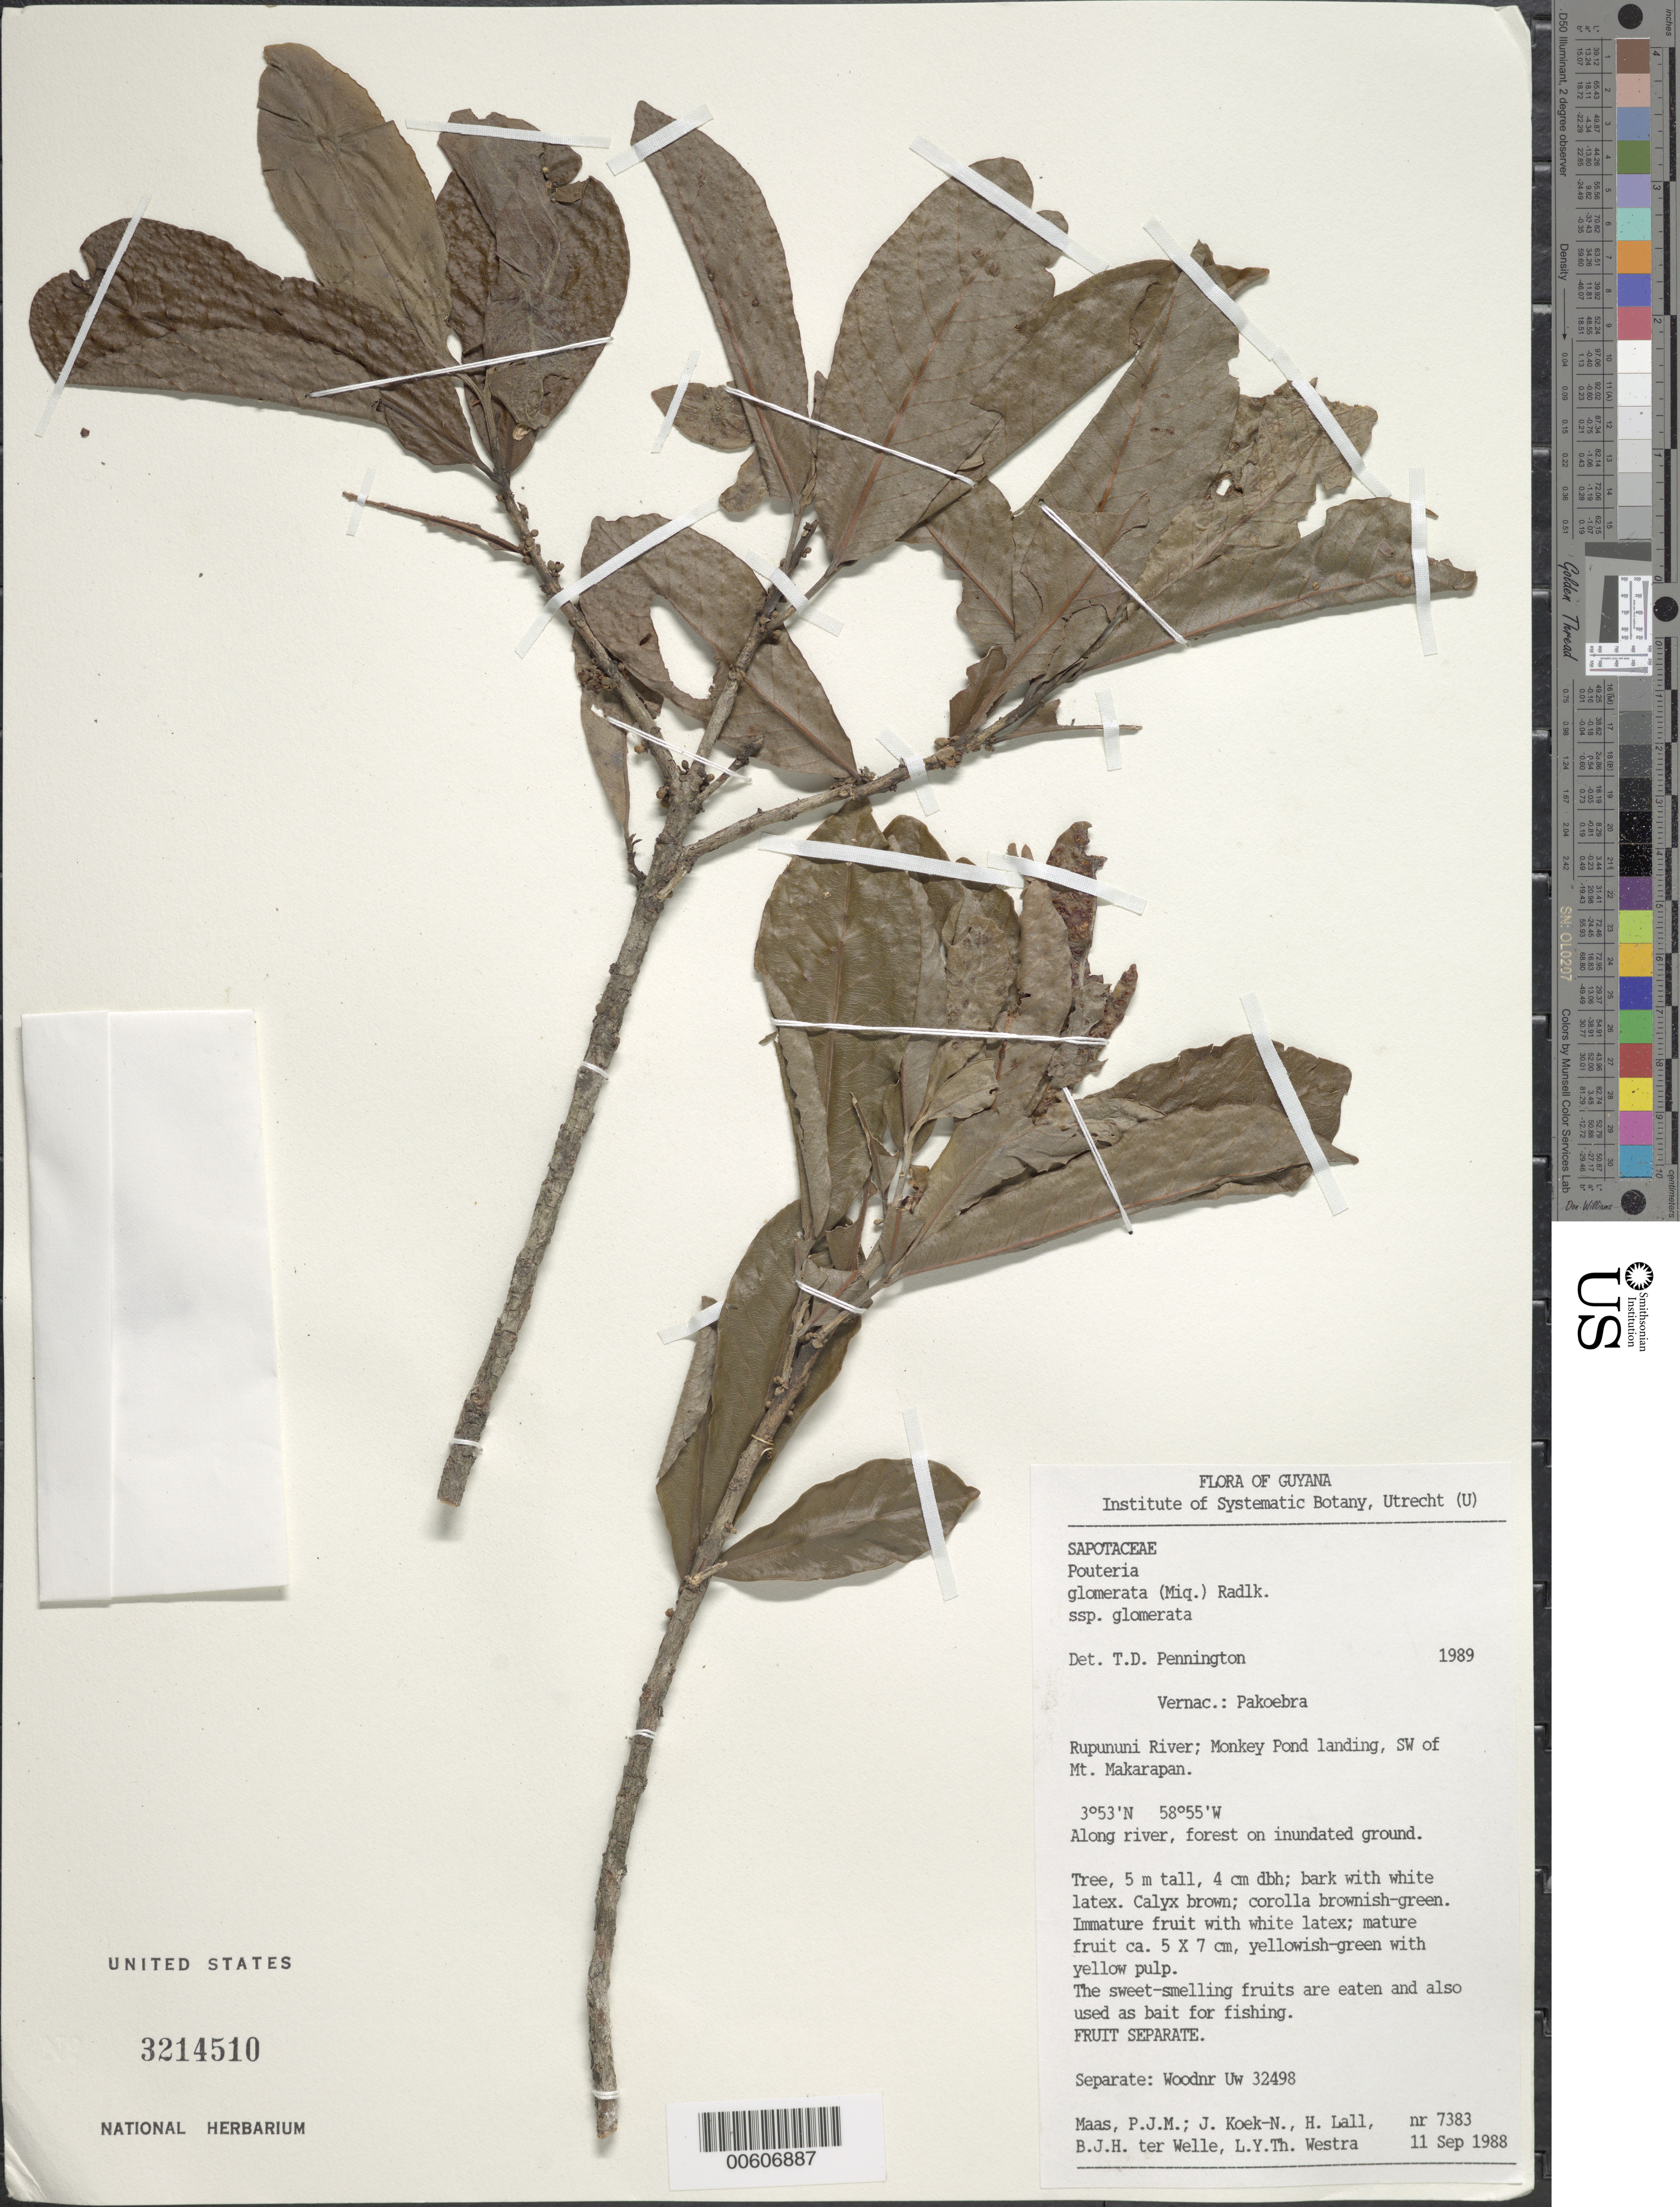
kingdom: Plantae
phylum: Tracheophyta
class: Magnoliopsida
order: Ericales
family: Sapotaceae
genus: Pouteria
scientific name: Pouteria glomerata subsp. glomerata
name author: (Miq.) Radlk.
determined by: Pennington, T. D., (K)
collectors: P. Maas, J. Koek-Noorman, H. Lall, B. Welle & L. Y. T. Westra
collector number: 7383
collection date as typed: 11-Sep-88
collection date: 1988-09-11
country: Guyana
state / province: U. Takutu-U. Essequibo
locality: Rupununi River, Monkey Pond landing, SW of Mt. Makarapan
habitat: Along river, forest on inundated ground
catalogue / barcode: US 3214510